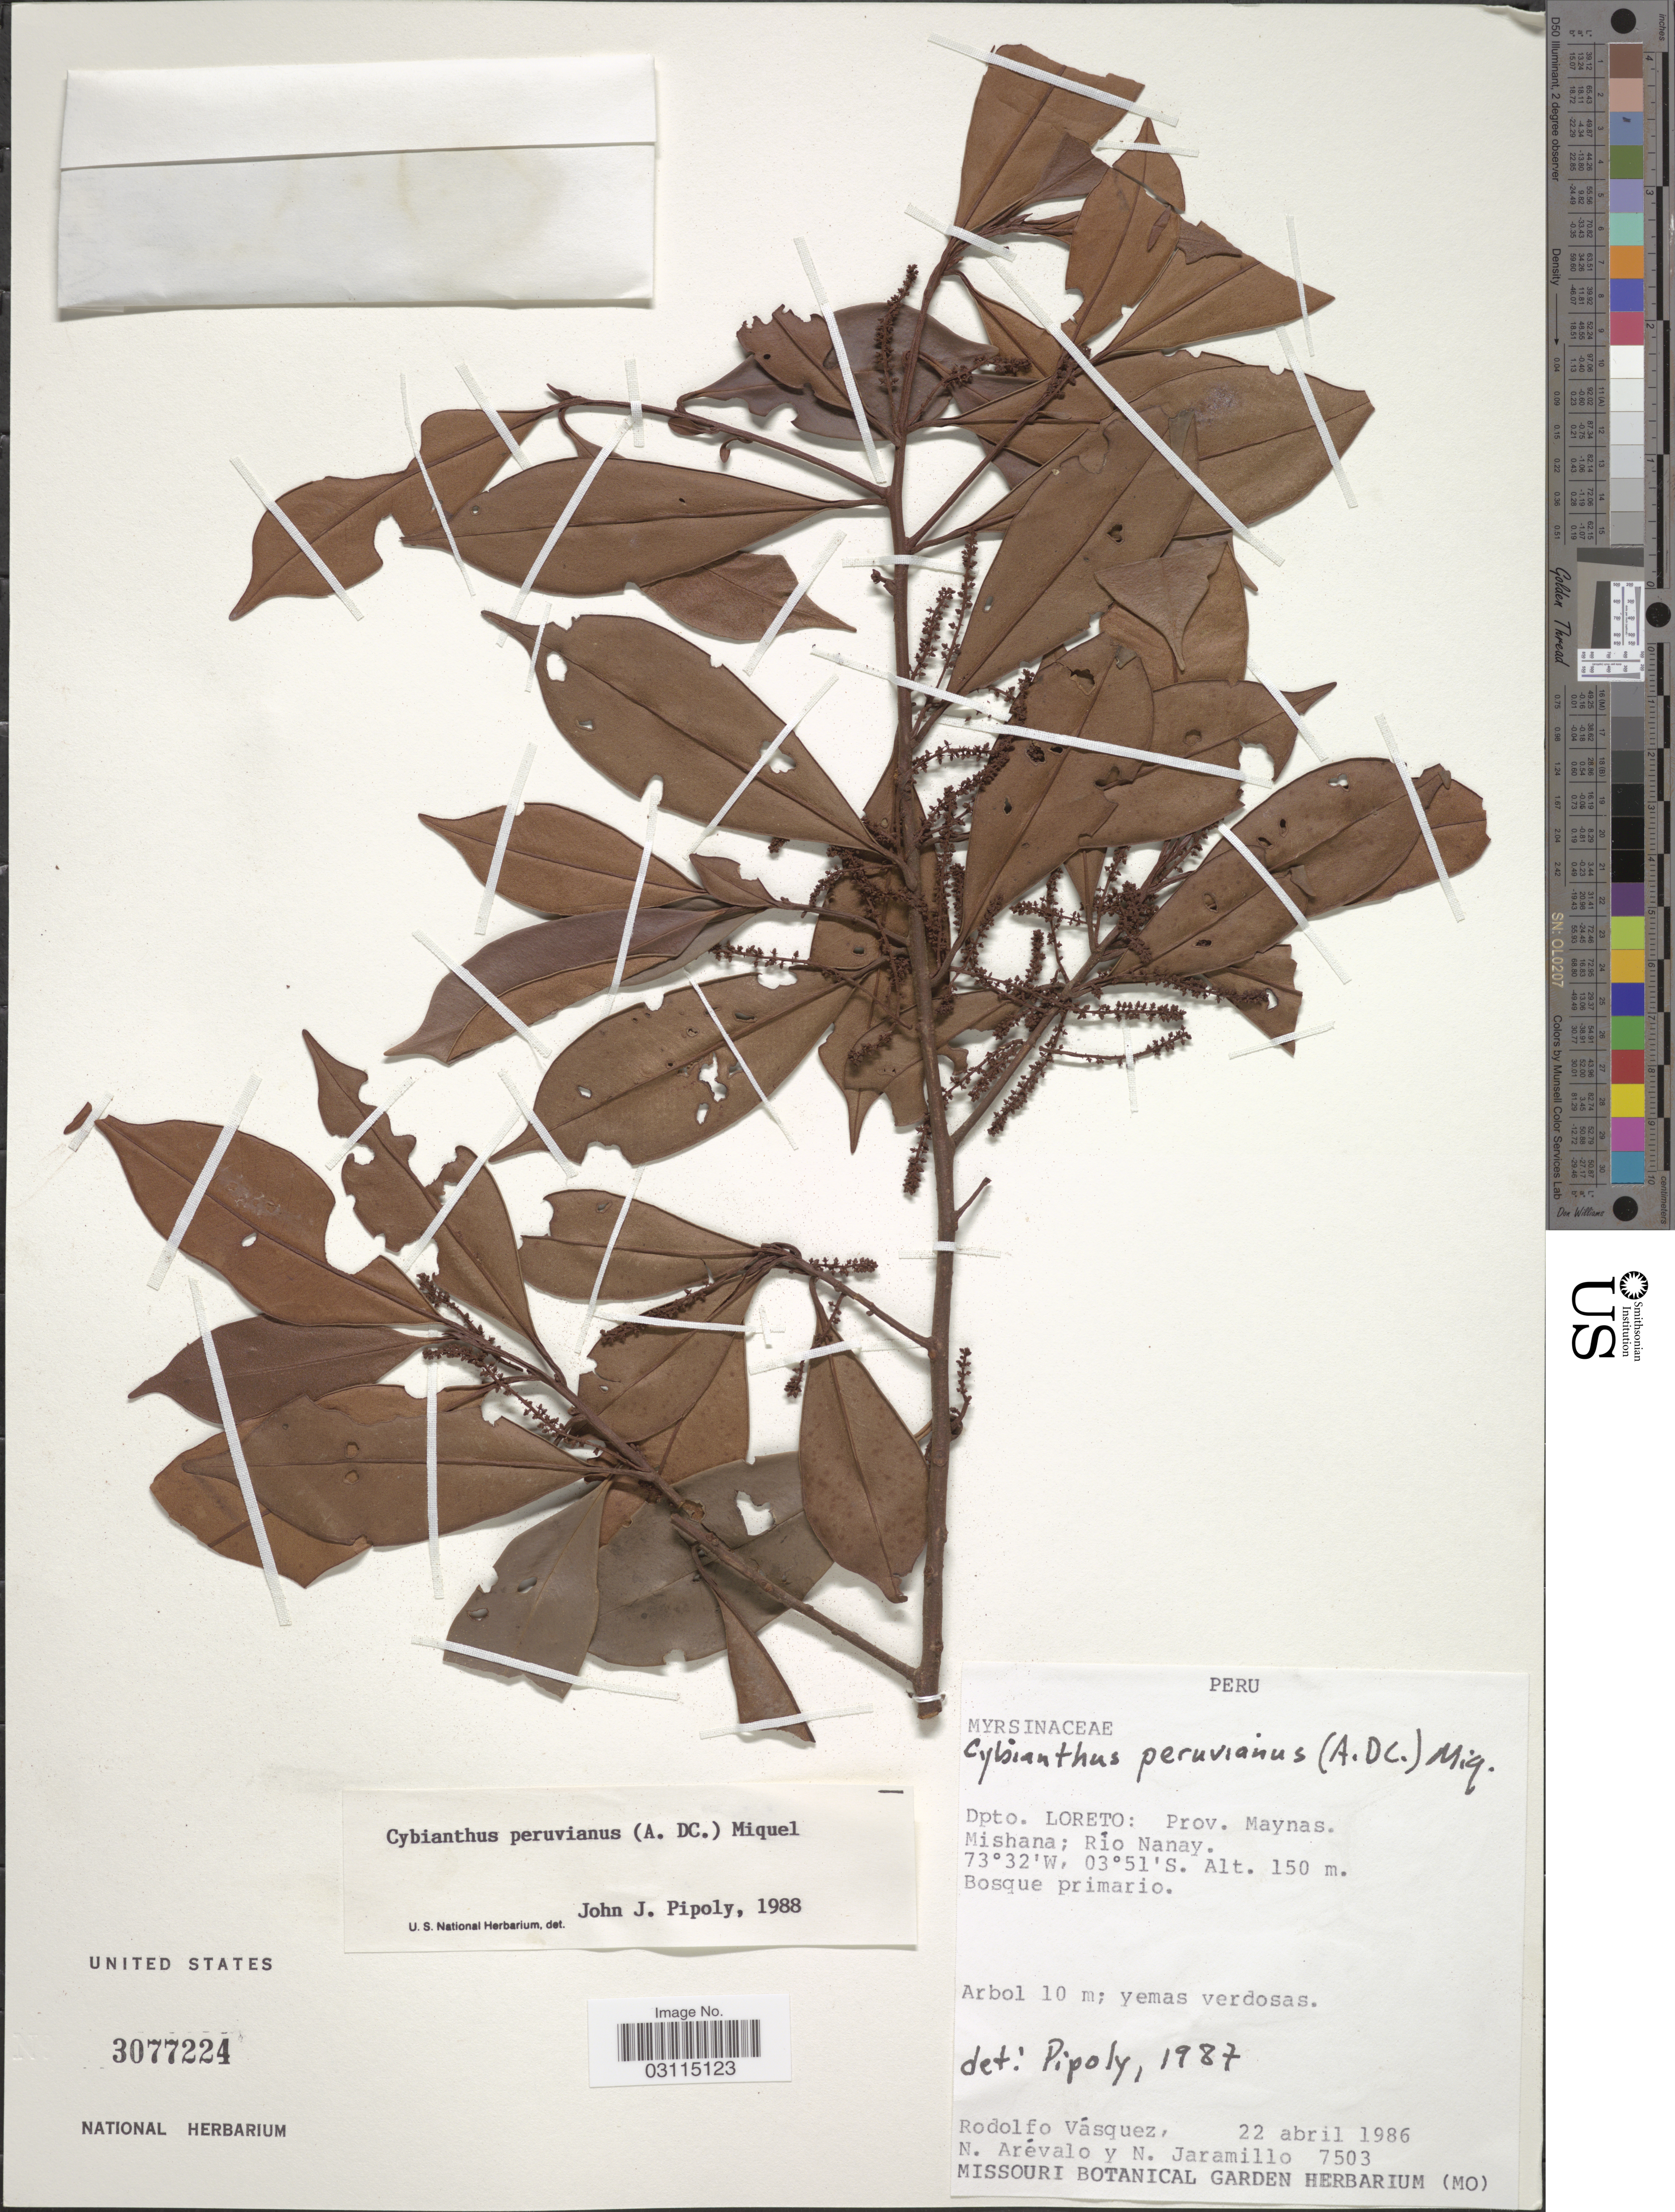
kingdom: Plantae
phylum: Tracheophyta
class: Magnoliopsida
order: Ericales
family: Primulaceae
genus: Cybianthus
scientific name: Cybianthus peruvianus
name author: (A. DC.) Miq.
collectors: R. Vásquez, N. Arévalo & N. Jaramillo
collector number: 7503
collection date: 1986-04-22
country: Peru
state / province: Loreto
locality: Dpto.: Loreto: Prov. Maynas, Mishana; Rio Nanay.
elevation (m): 150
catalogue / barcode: US 3077224